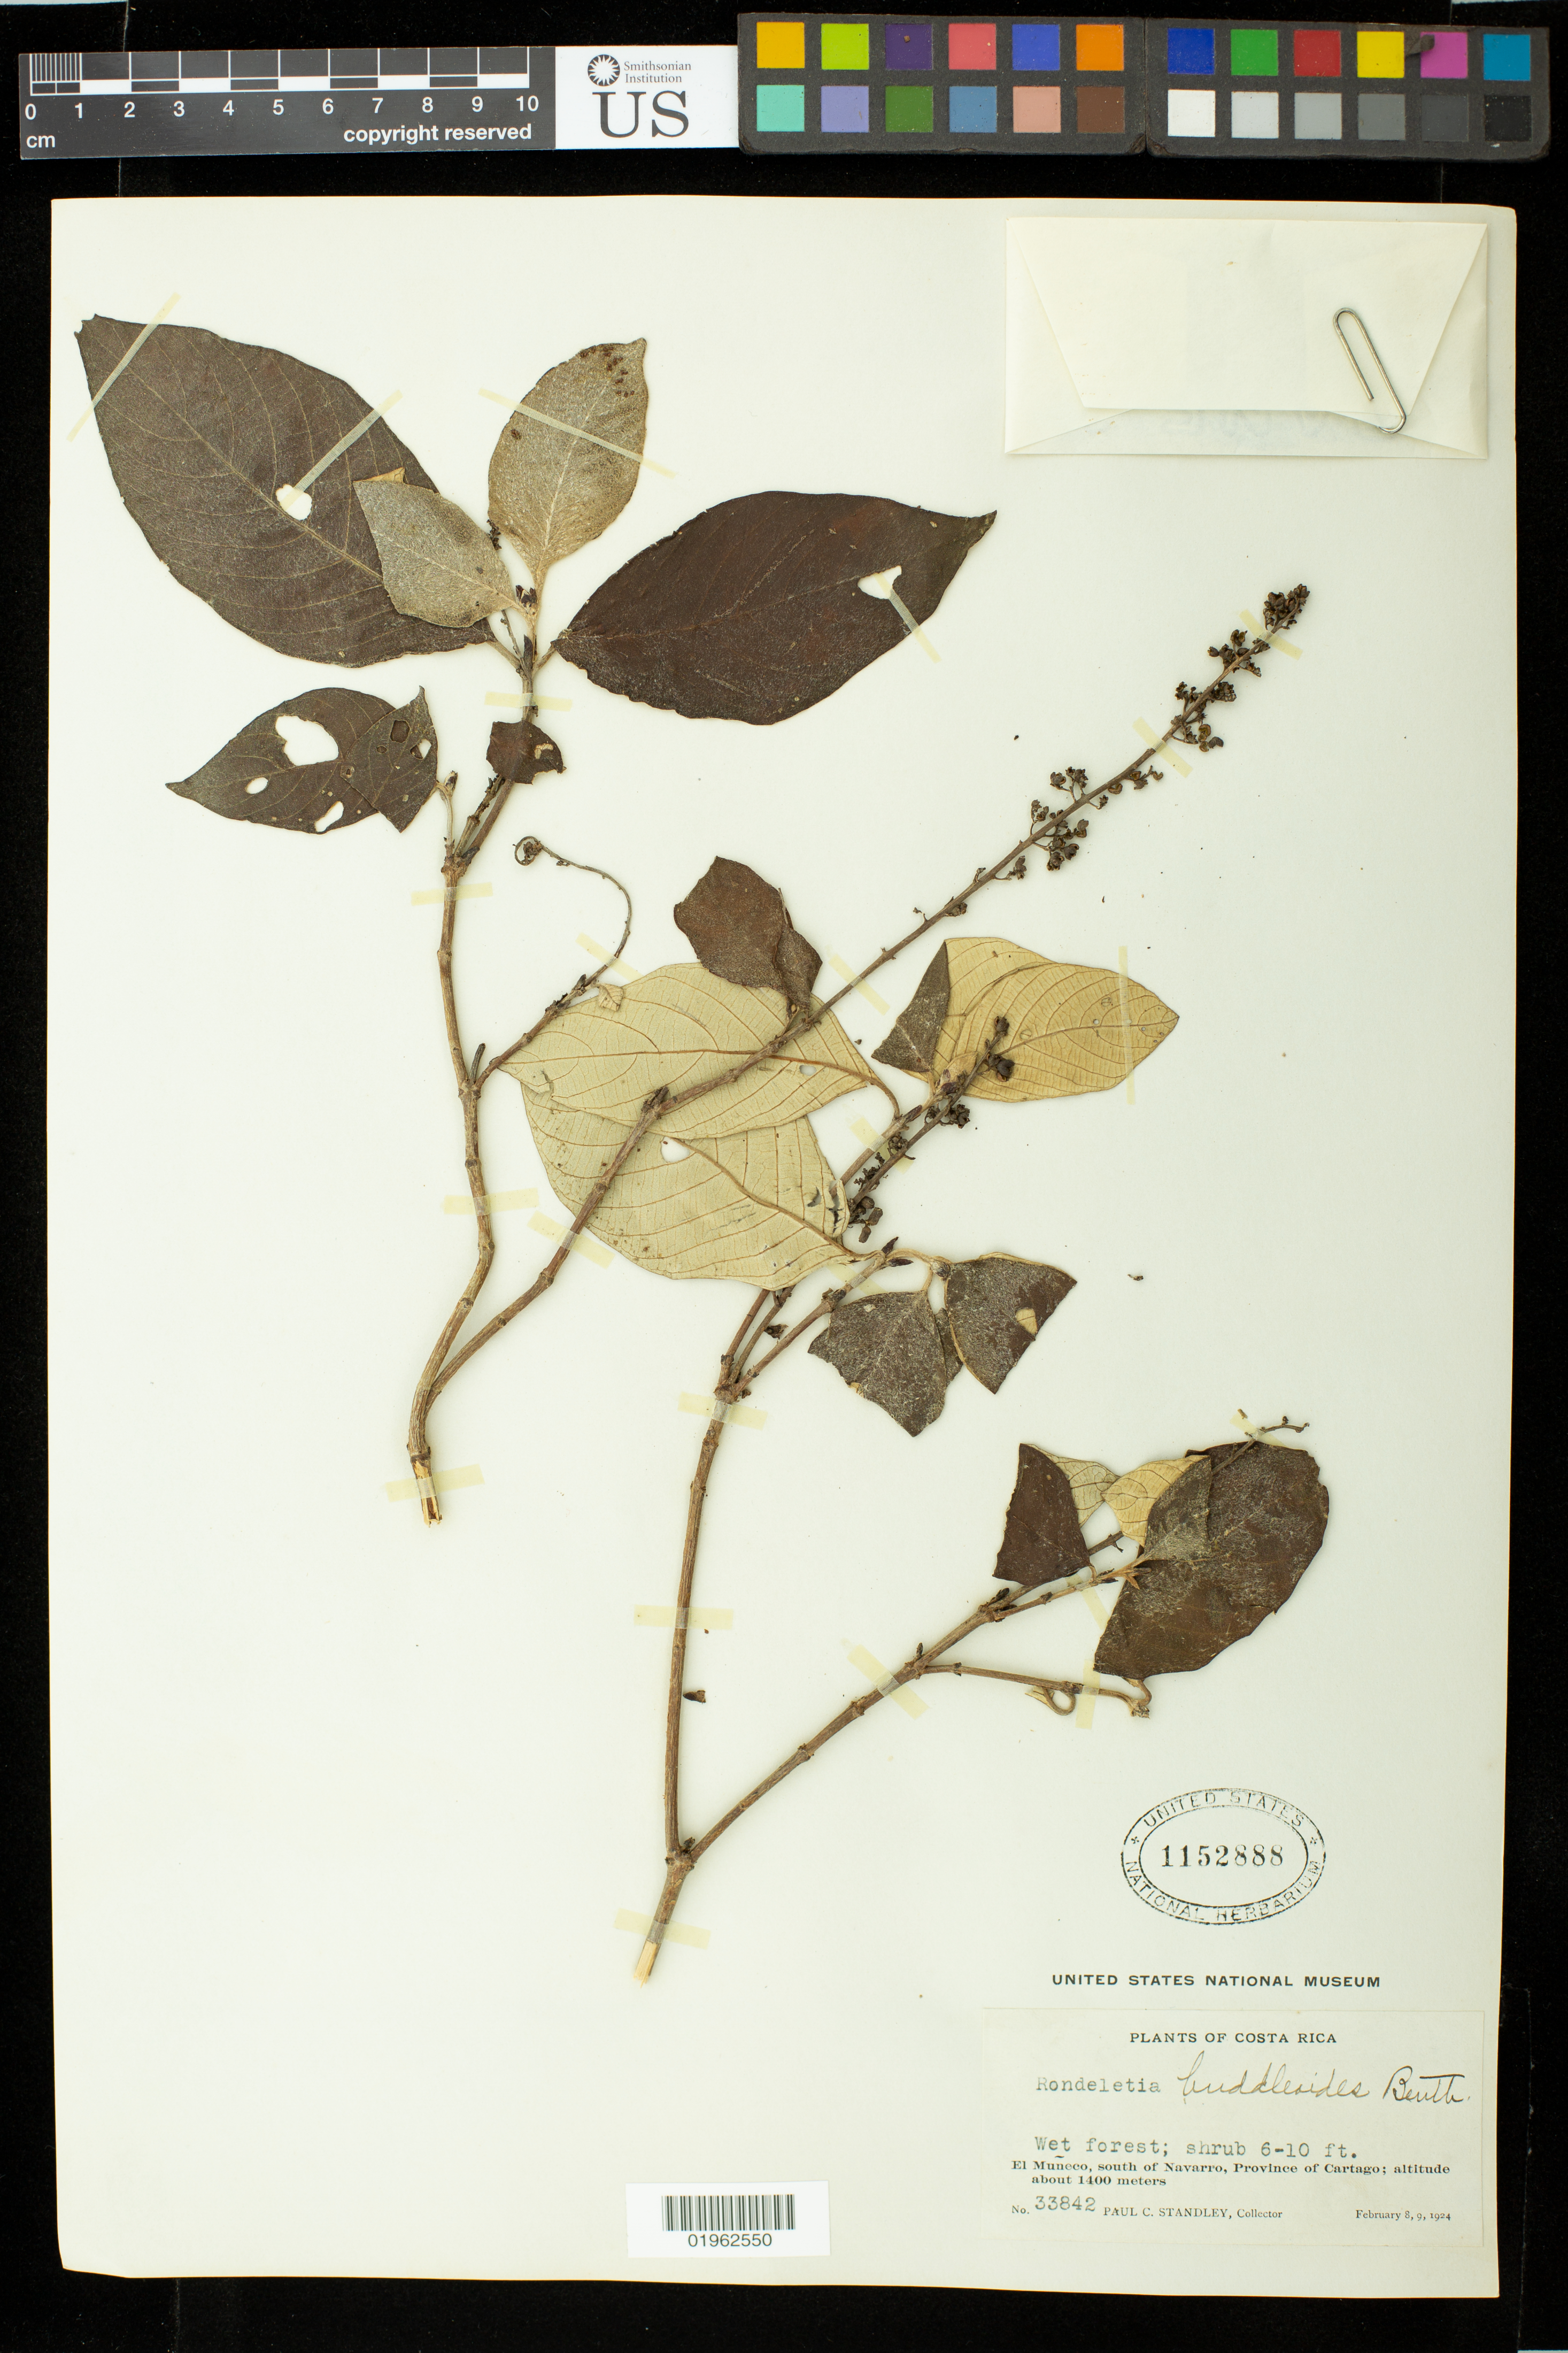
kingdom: Plantae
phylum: Tracheophyta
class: Magnoliopsida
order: Gentianales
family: Rubiaceae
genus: Rondeletia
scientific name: Rondeletia buddleioides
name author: Benth.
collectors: P. C. Standley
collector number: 33842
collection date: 1924-02-08/1924-02-09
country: Costa Rica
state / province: Cartago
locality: El Muñeco, south of Navarro.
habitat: wet forest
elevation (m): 1400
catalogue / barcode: US 1152888